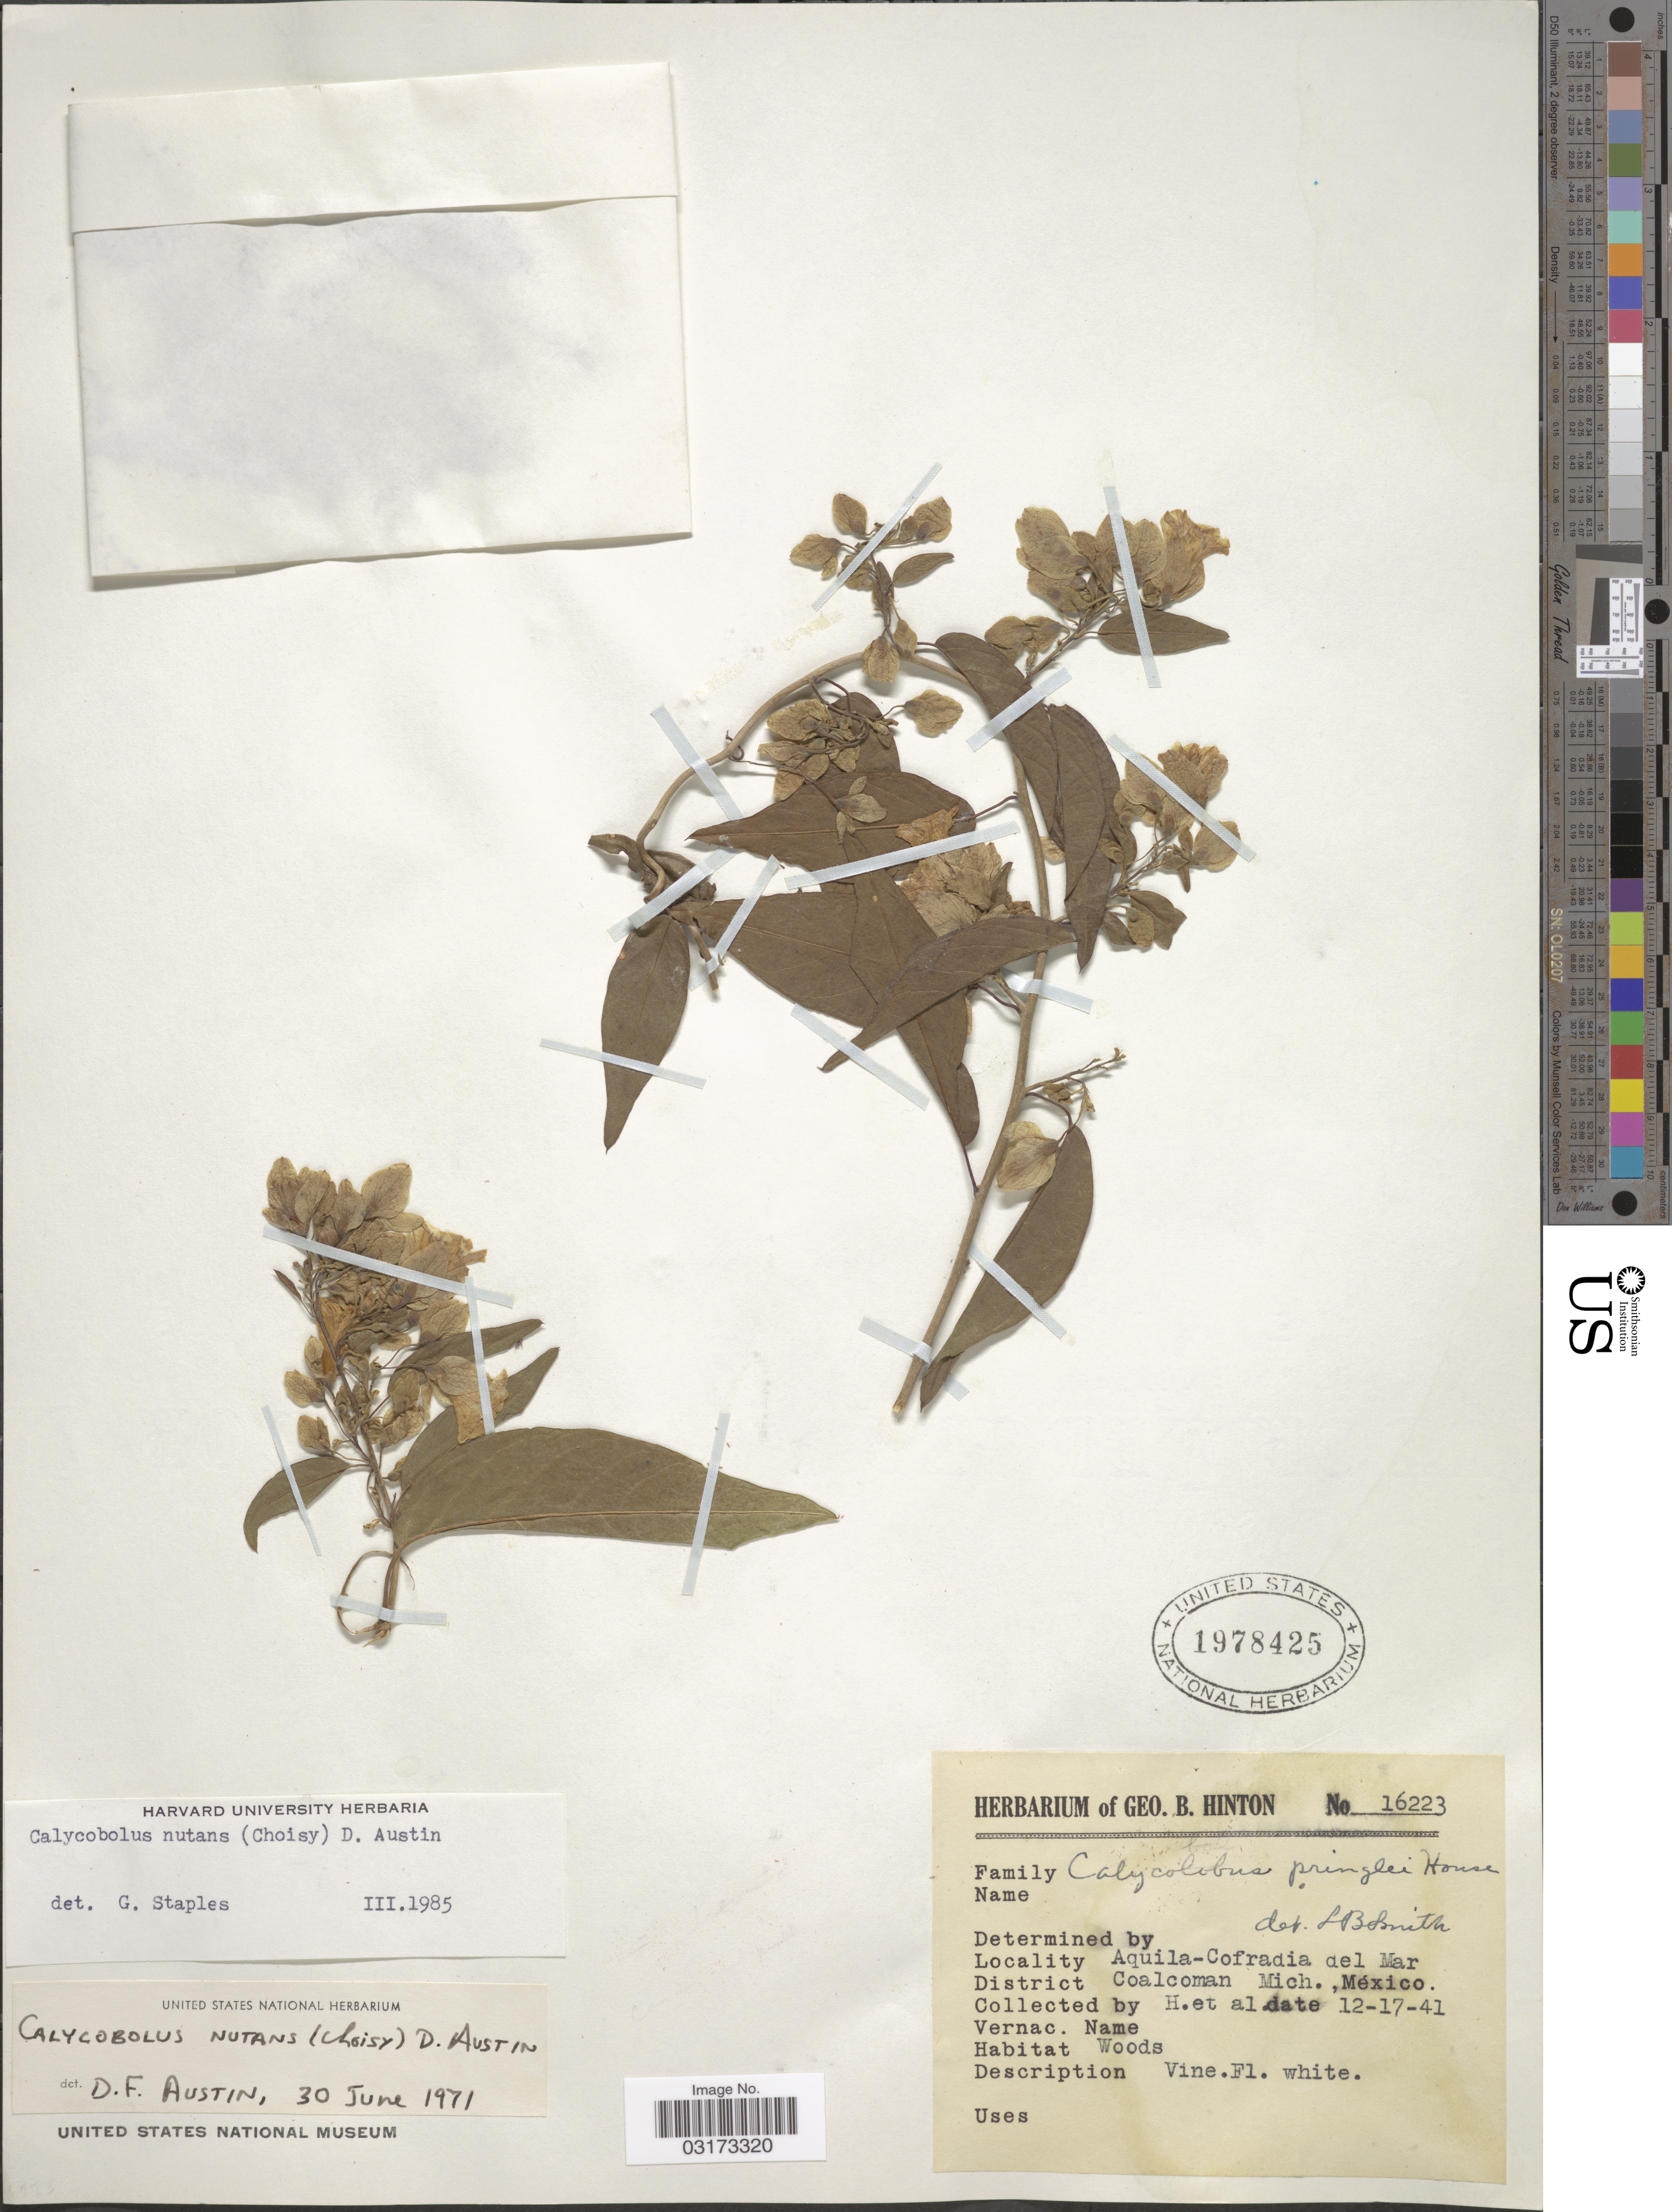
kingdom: Plantae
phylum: Tracheophyta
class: Magnoliopsida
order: Solanales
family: Convolvulaceae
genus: Calycobolus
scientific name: Calycobolus nutans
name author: (Moc. & Sessé ex Choisy) D.F. Austin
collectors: G. B. Hinton & et al.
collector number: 16223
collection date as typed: Transcribed d/m/y: 17/12/41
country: Mexico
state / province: Michoacán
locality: Aquila-Cofradia del Mar. District Coalcoman.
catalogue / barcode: US 1978425